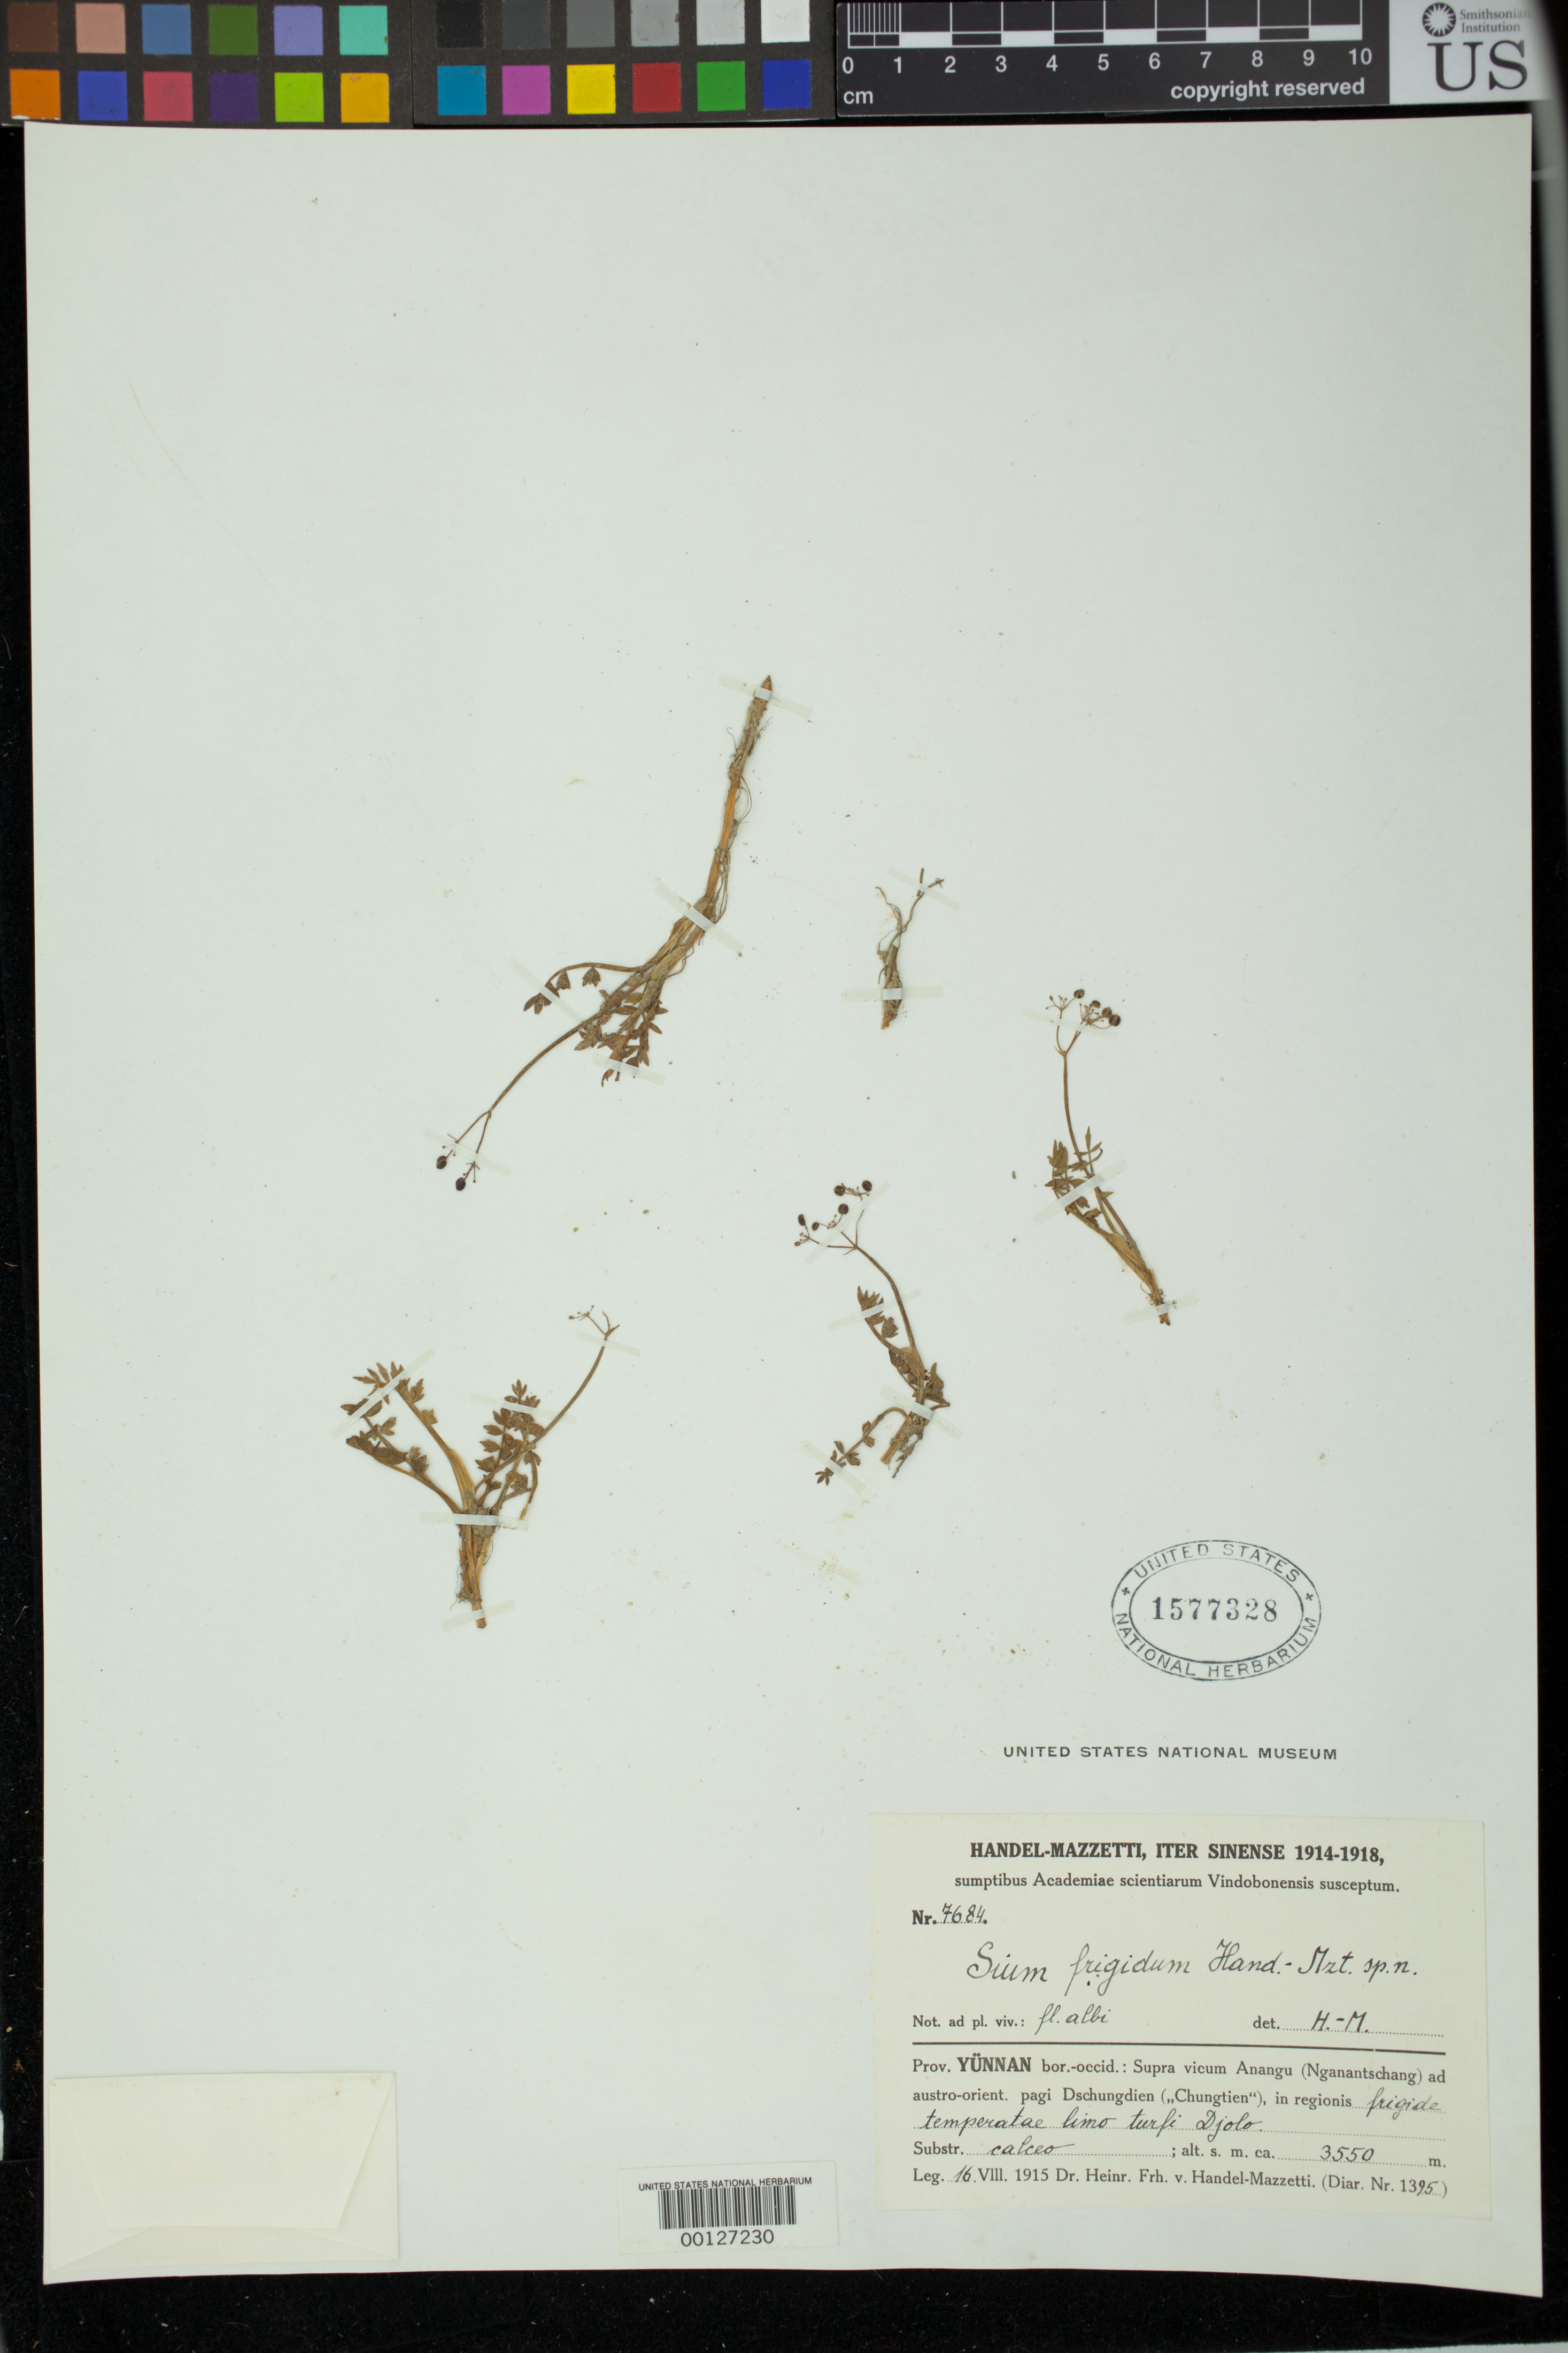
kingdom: Plantae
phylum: Tracheophyta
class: Magnoliopsida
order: Apiales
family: Apiaceae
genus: Sium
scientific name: Sium frigidum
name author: Hand.-Mazz.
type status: Isotype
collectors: H. Handel-Mazzetti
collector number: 7684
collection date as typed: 16 Aug 1915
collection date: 1915-08-16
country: China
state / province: Yunnan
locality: Supra Vicum Anangu (Nganantschang).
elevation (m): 3550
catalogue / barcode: US 1577328